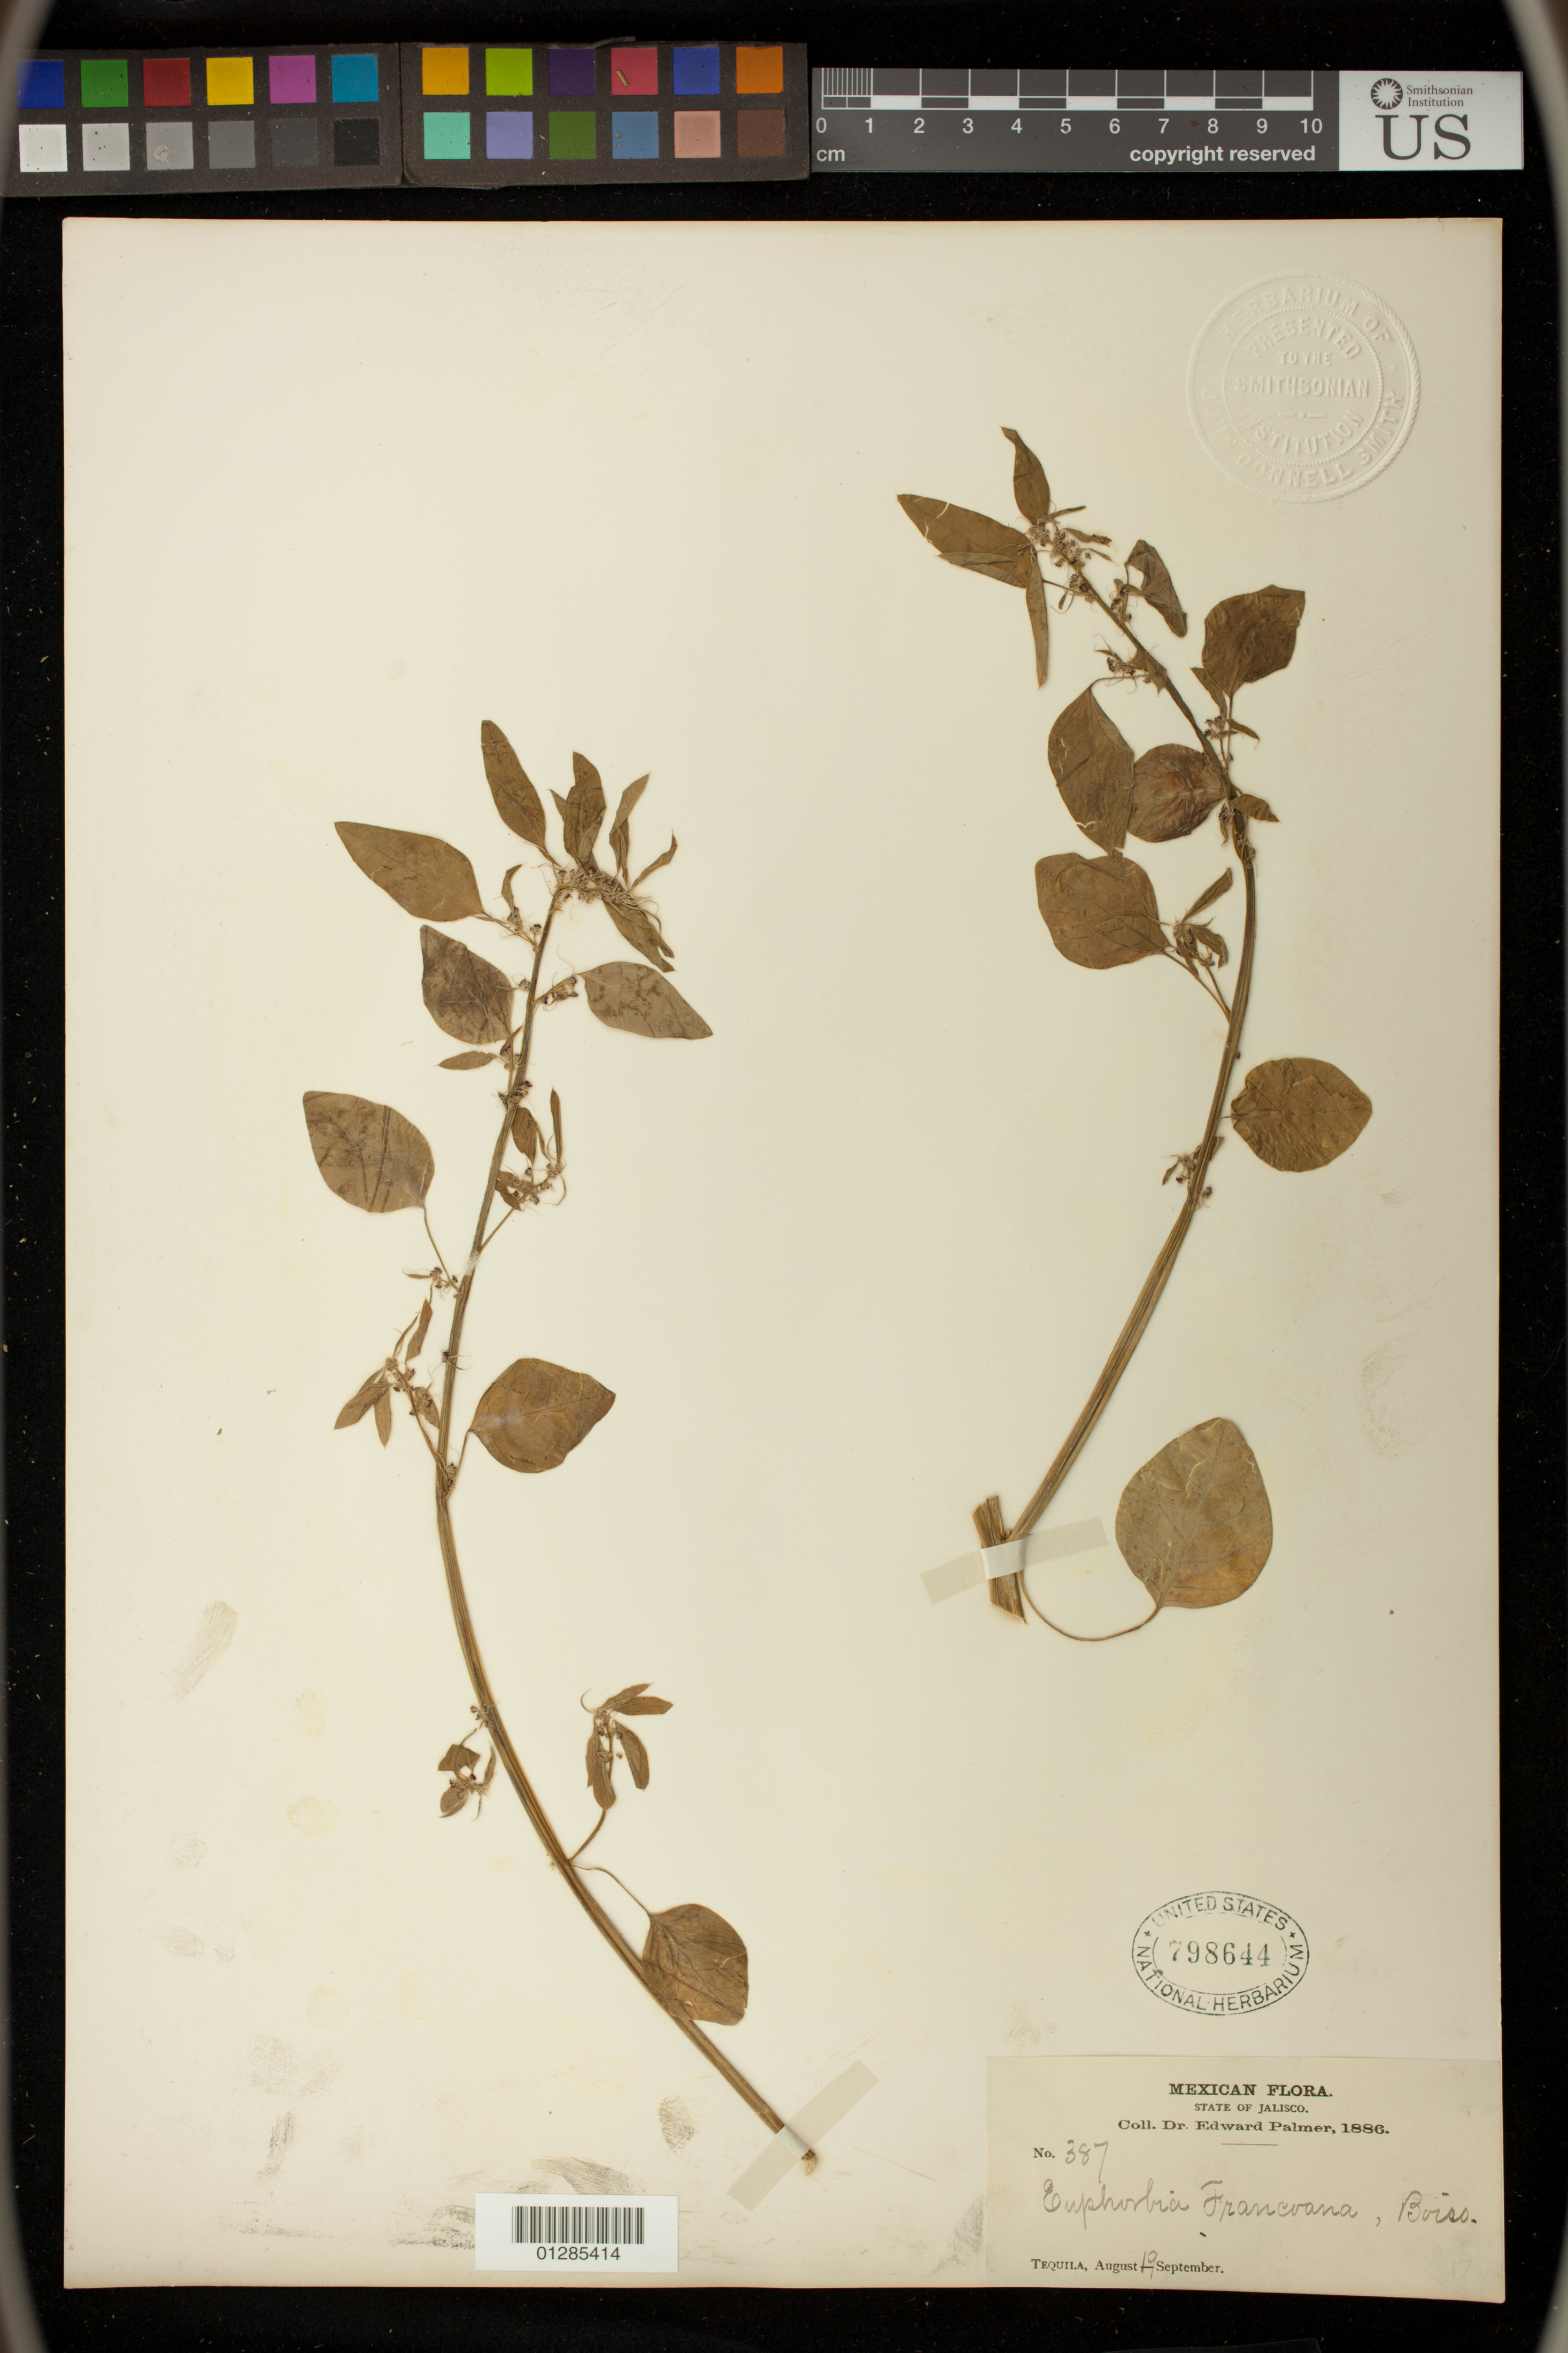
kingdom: Plantae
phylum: Tracheophyta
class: Magnoliopsida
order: Malpighiales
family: Euphorbiaceae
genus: Euphorbia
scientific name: Euphorbia francoana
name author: Boiss.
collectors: E. Palmer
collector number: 387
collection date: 1886-08-19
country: Mexico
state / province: Jalisco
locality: Tequila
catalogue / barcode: US 798644